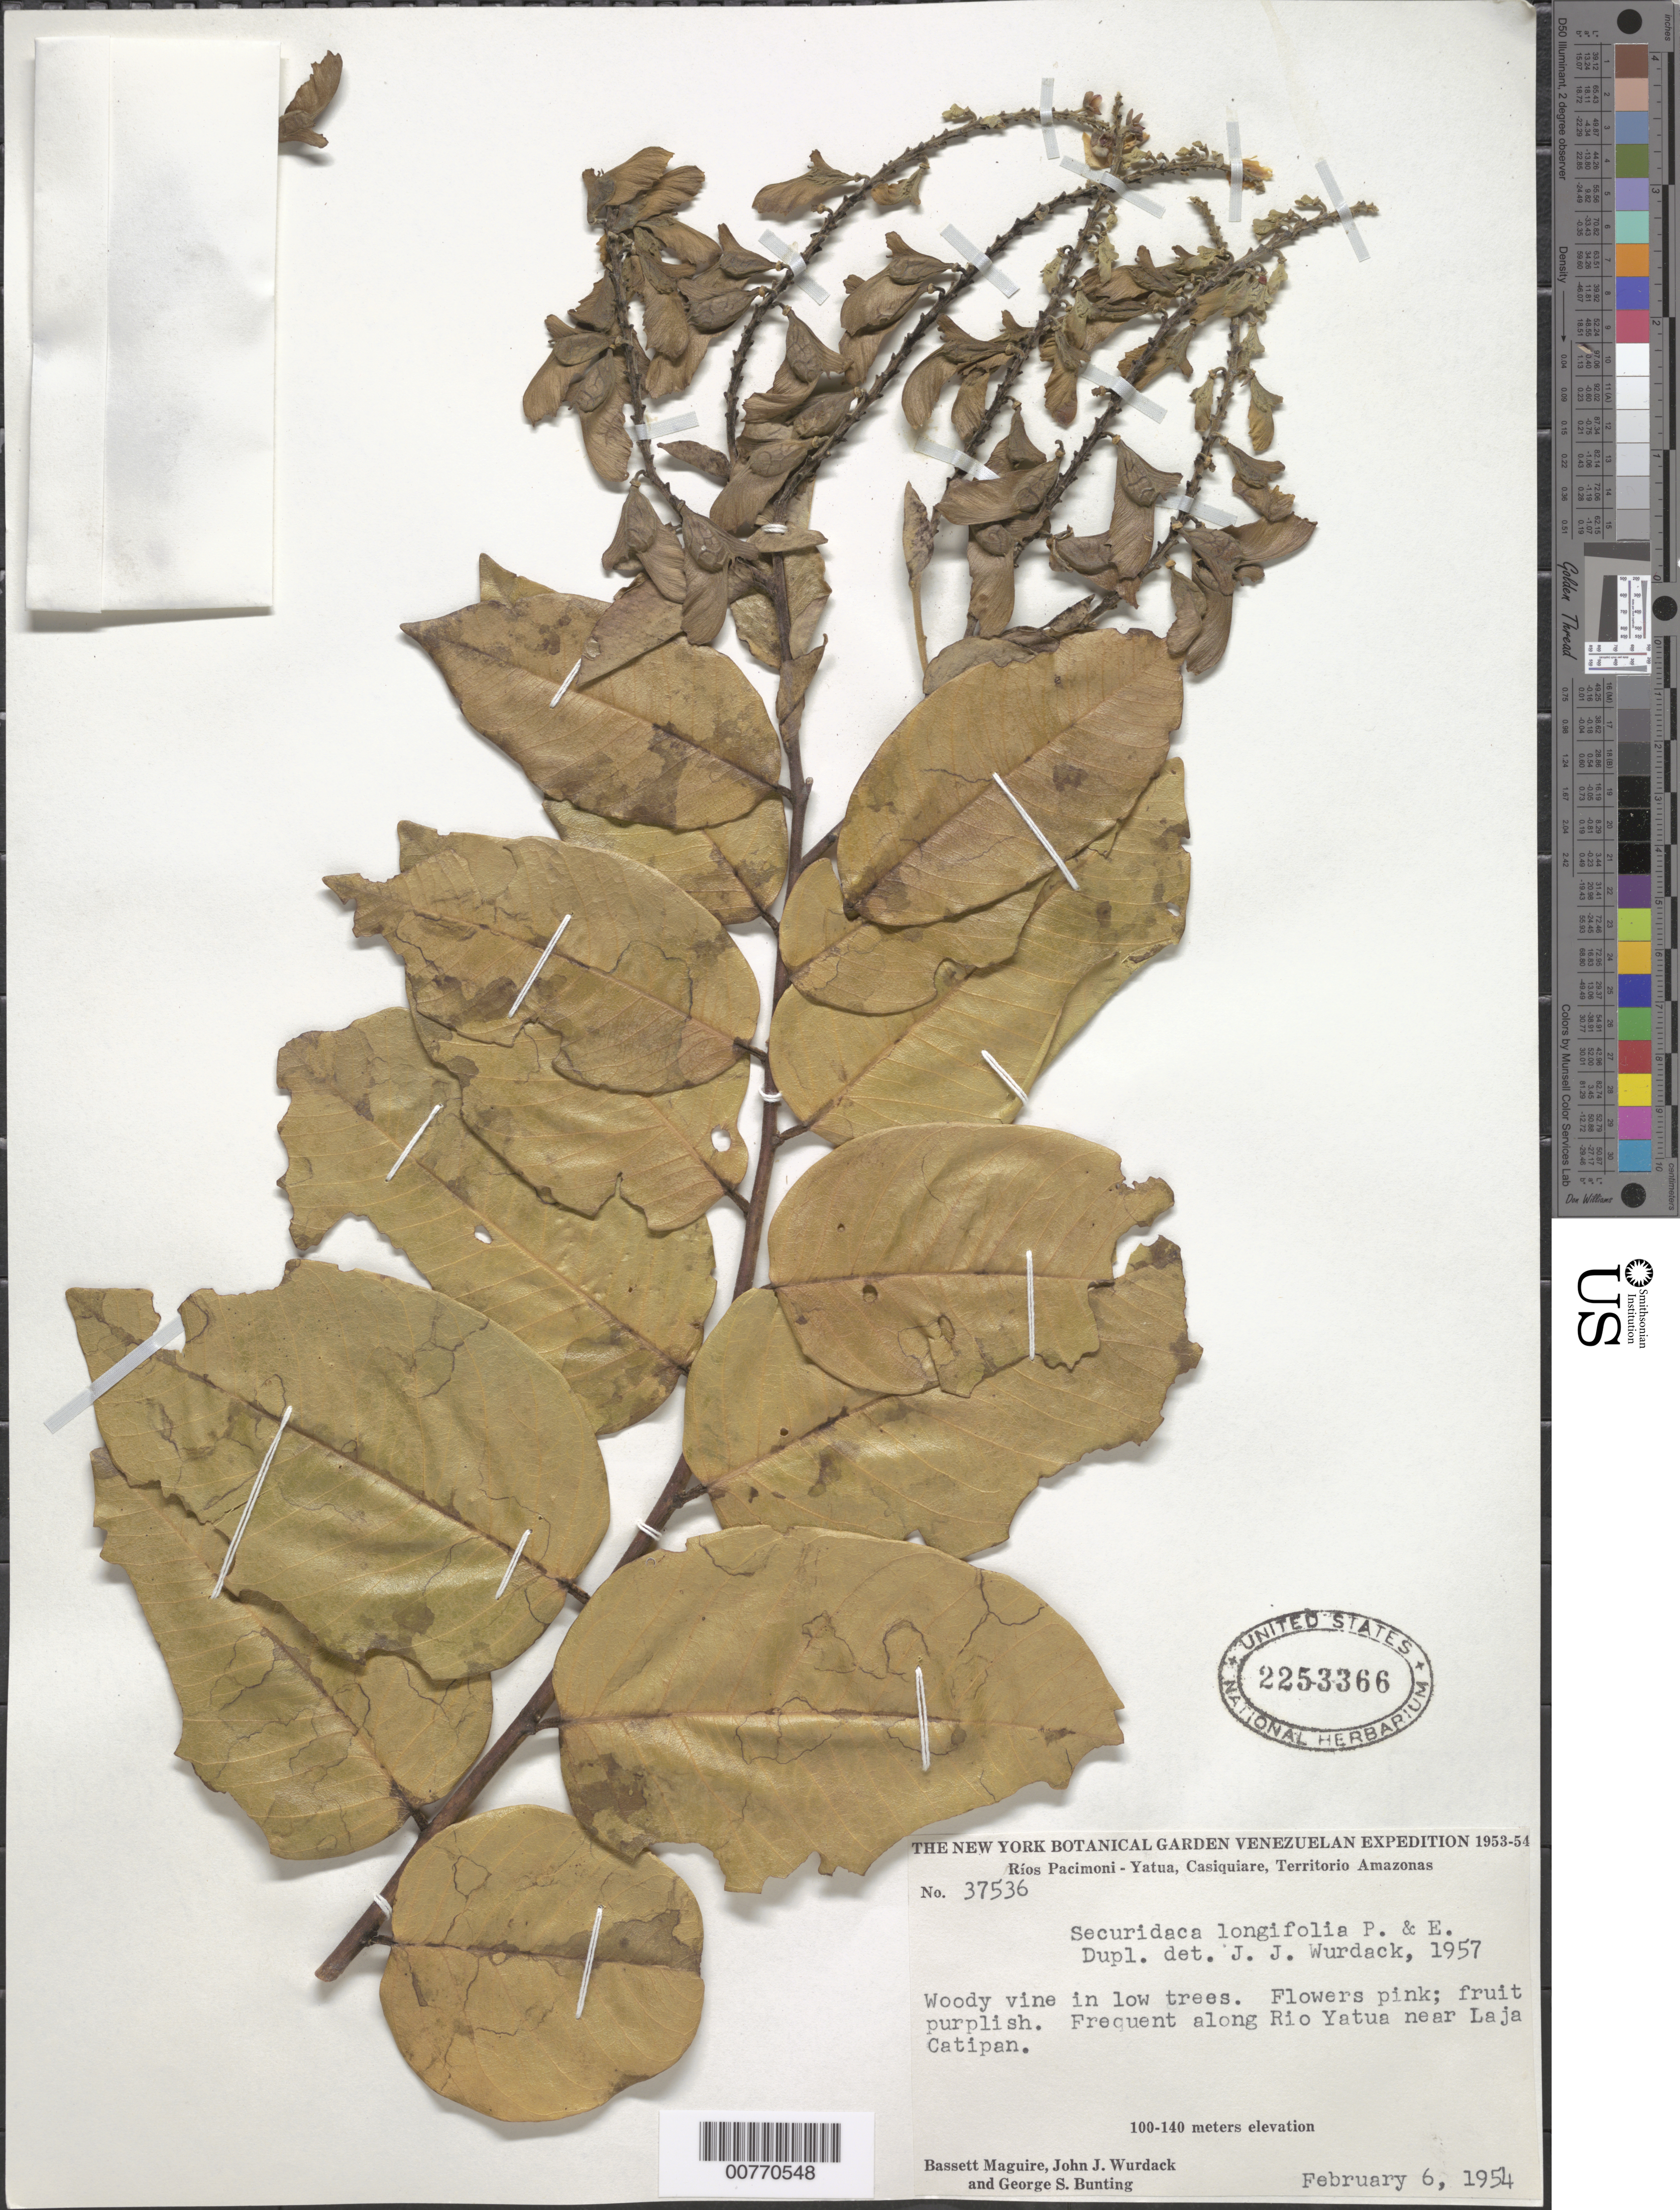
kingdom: Plantae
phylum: Tracheophyta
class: Magnoliopsida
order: Fabales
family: Polygalaceae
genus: Securidaca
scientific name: Securidaca longifolia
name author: Poepp. & Endl.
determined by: Wurdack, John J., (US), US (UNITED STATES)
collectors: B. Maguire, J. J. Wurdack & G. S. Bunting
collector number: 37536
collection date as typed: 6-Feb-63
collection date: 1963-02-06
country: Venezuela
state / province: Amazonas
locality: Río Yatua, near Laja Catipan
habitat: Low trees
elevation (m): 100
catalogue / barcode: US 2253366